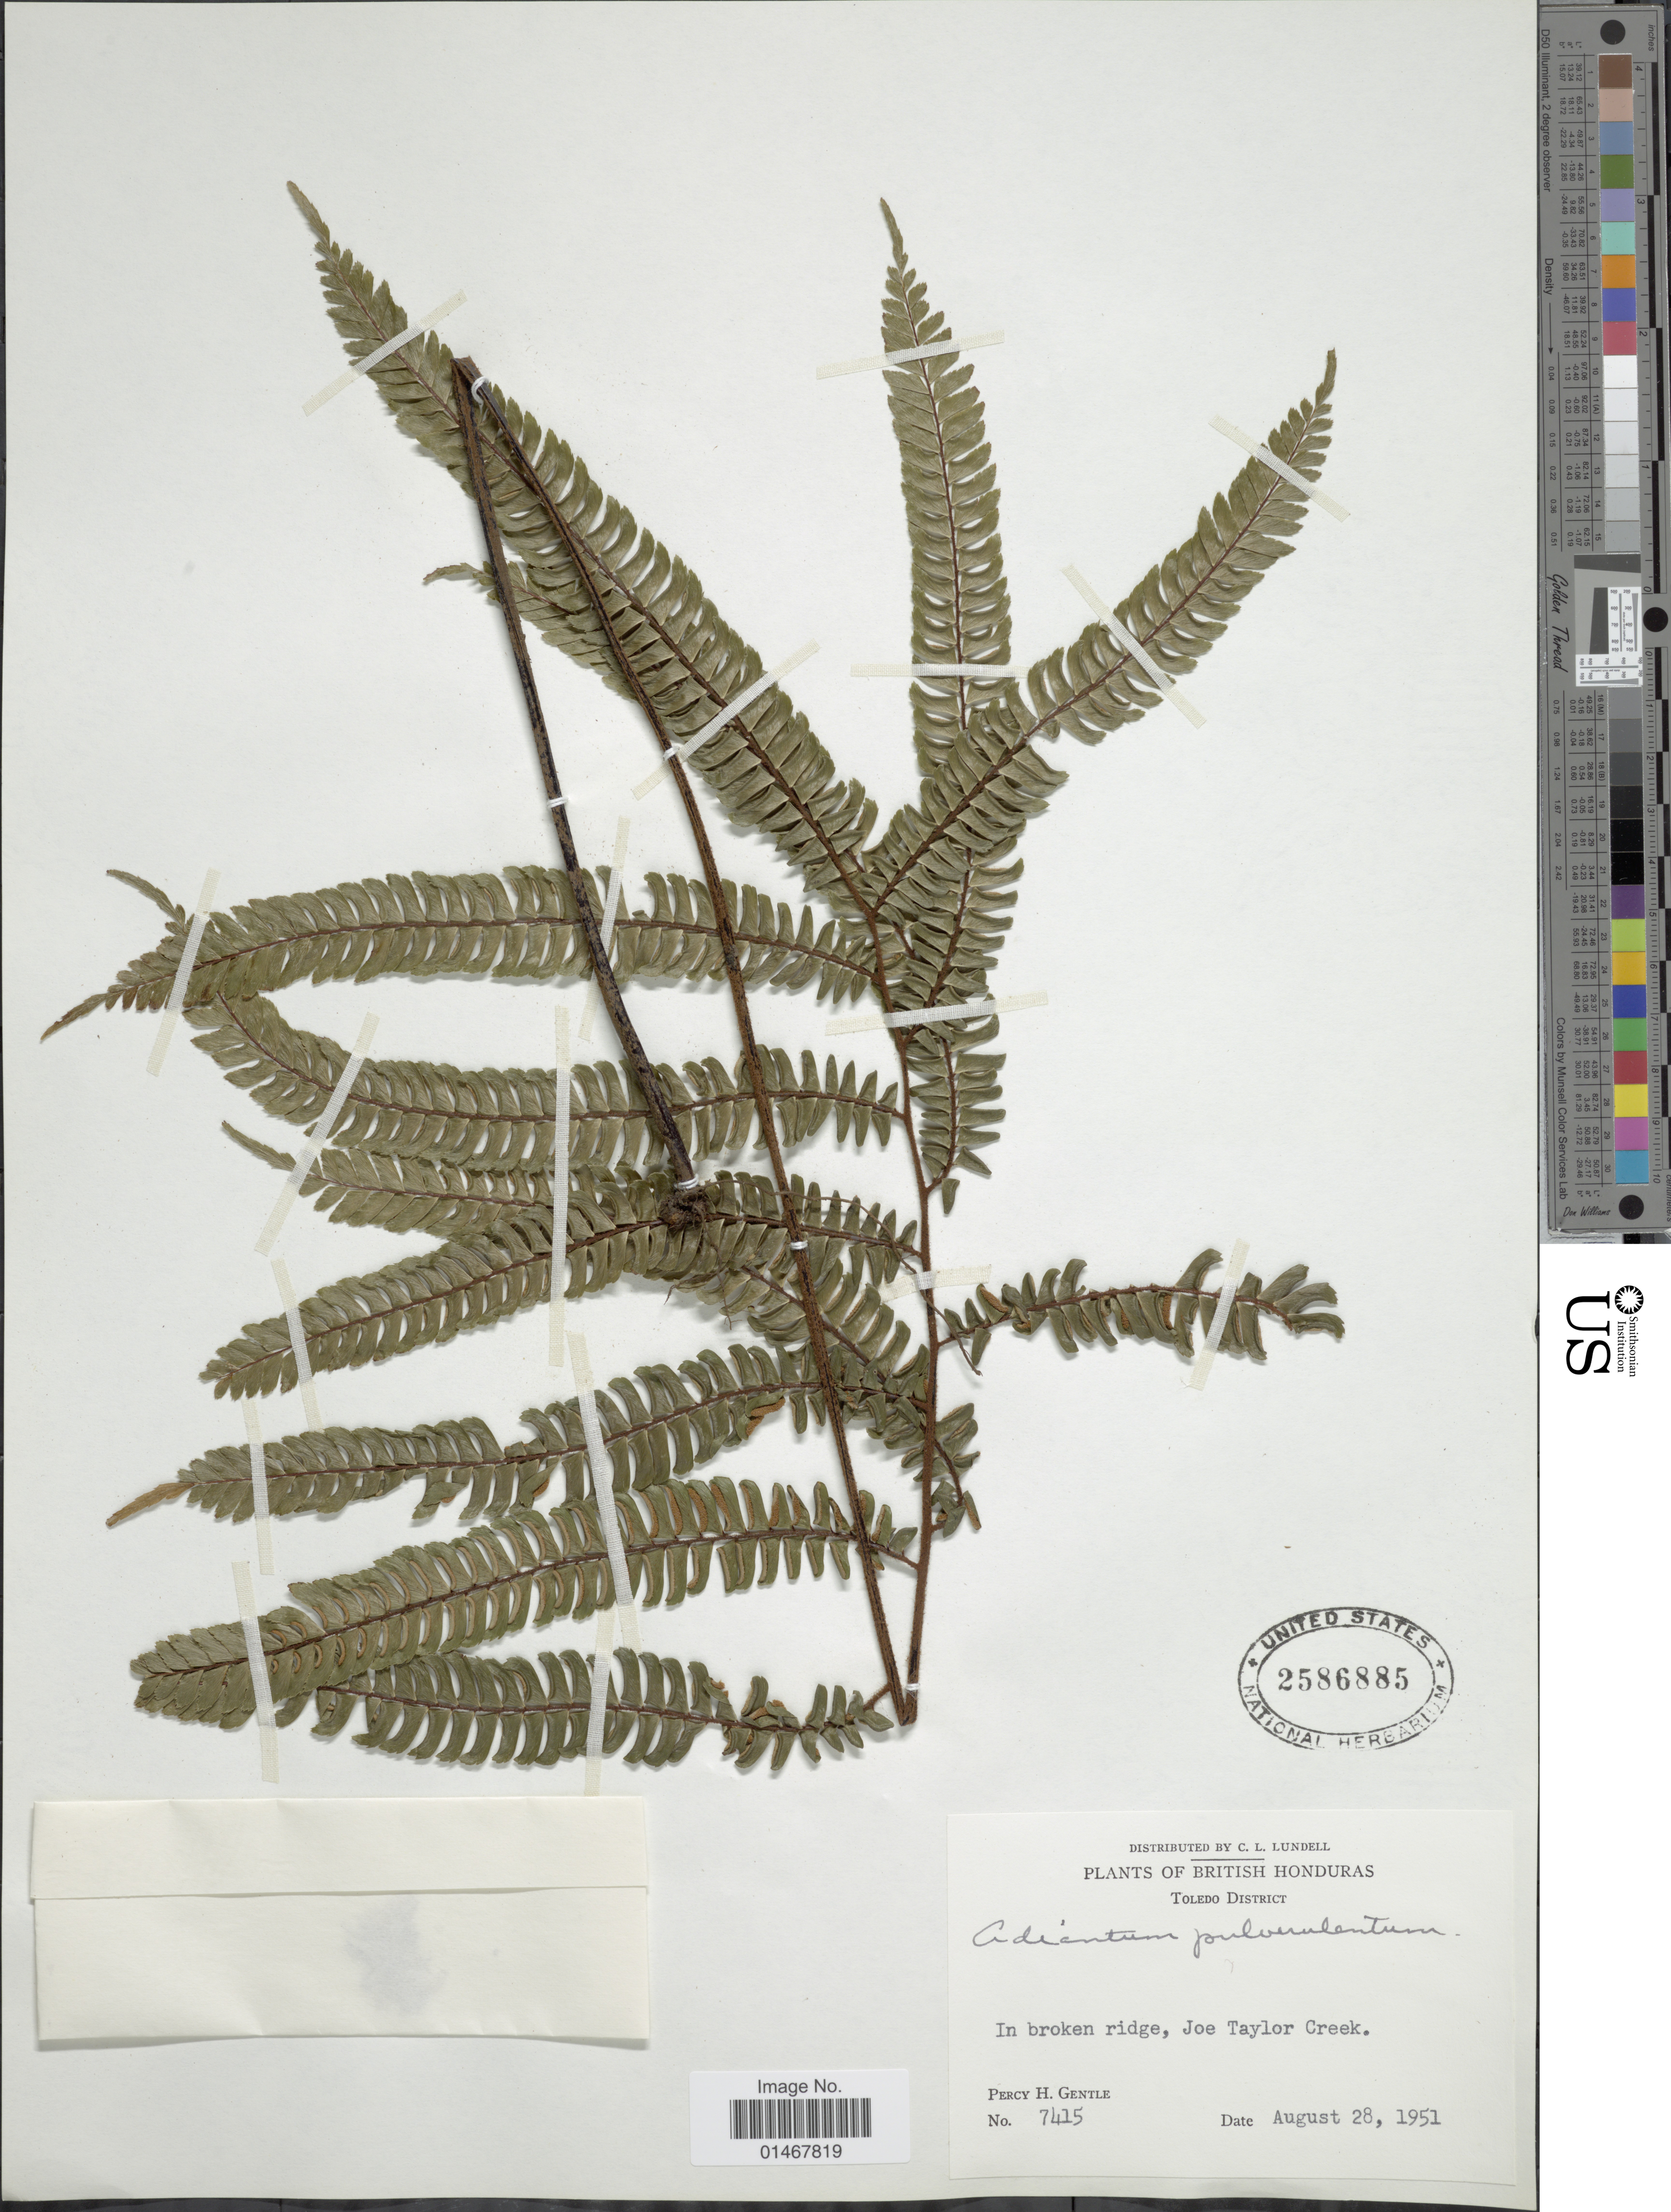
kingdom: Plantae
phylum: Tracheophyta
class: Polypodiopsida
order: Polypodiales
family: Pteridaceae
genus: Adiantum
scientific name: Adiantum pulverulentum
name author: L.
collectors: P. H. Gentle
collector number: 7415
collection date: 1951-08-28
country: Belize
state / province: Toledo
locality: British Honduras, Toledo District, In broken ridge, Joe Taylor Creek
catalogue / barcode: US 2586885